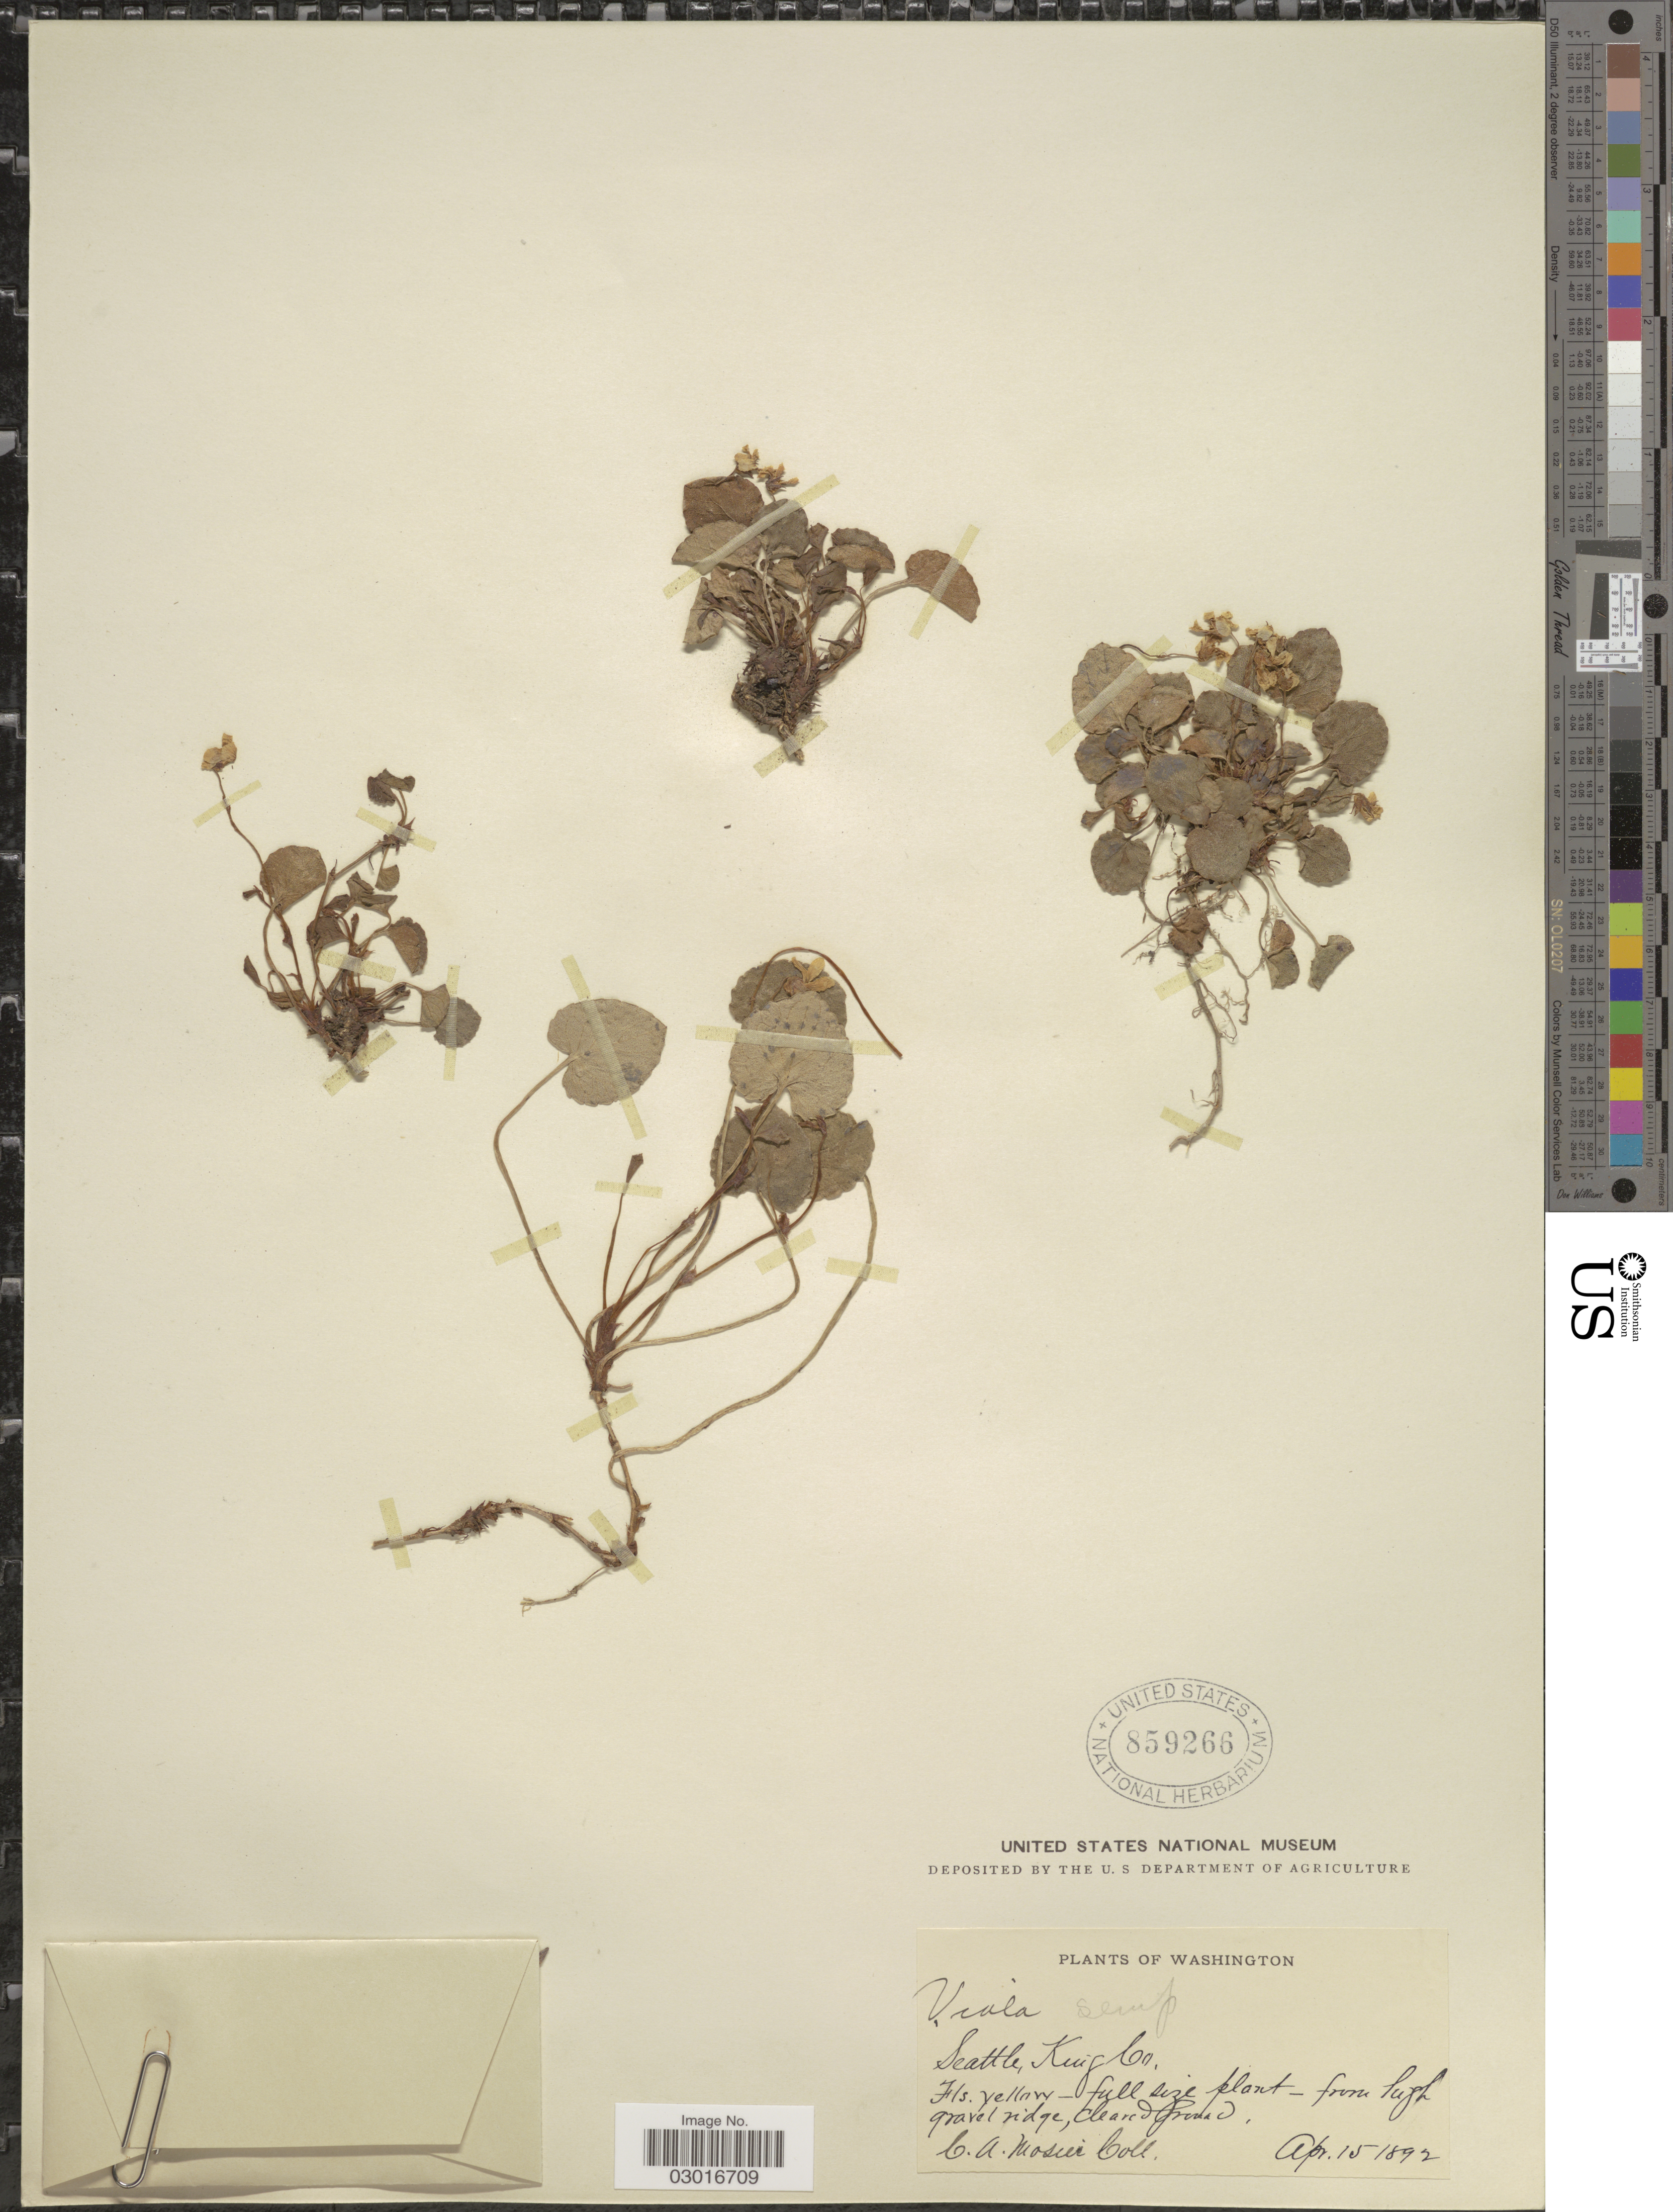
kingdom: Plantae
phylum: Tracheophyta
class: Magnoliopsida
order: Malpighiales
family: Violaceae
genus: Viola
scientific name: Viola sempervirens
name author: Greene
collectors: C. A. Mosier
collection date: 1892-04-15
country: United States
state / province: Washington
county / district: King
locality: Seattle, King Co.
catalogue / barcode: US 859266